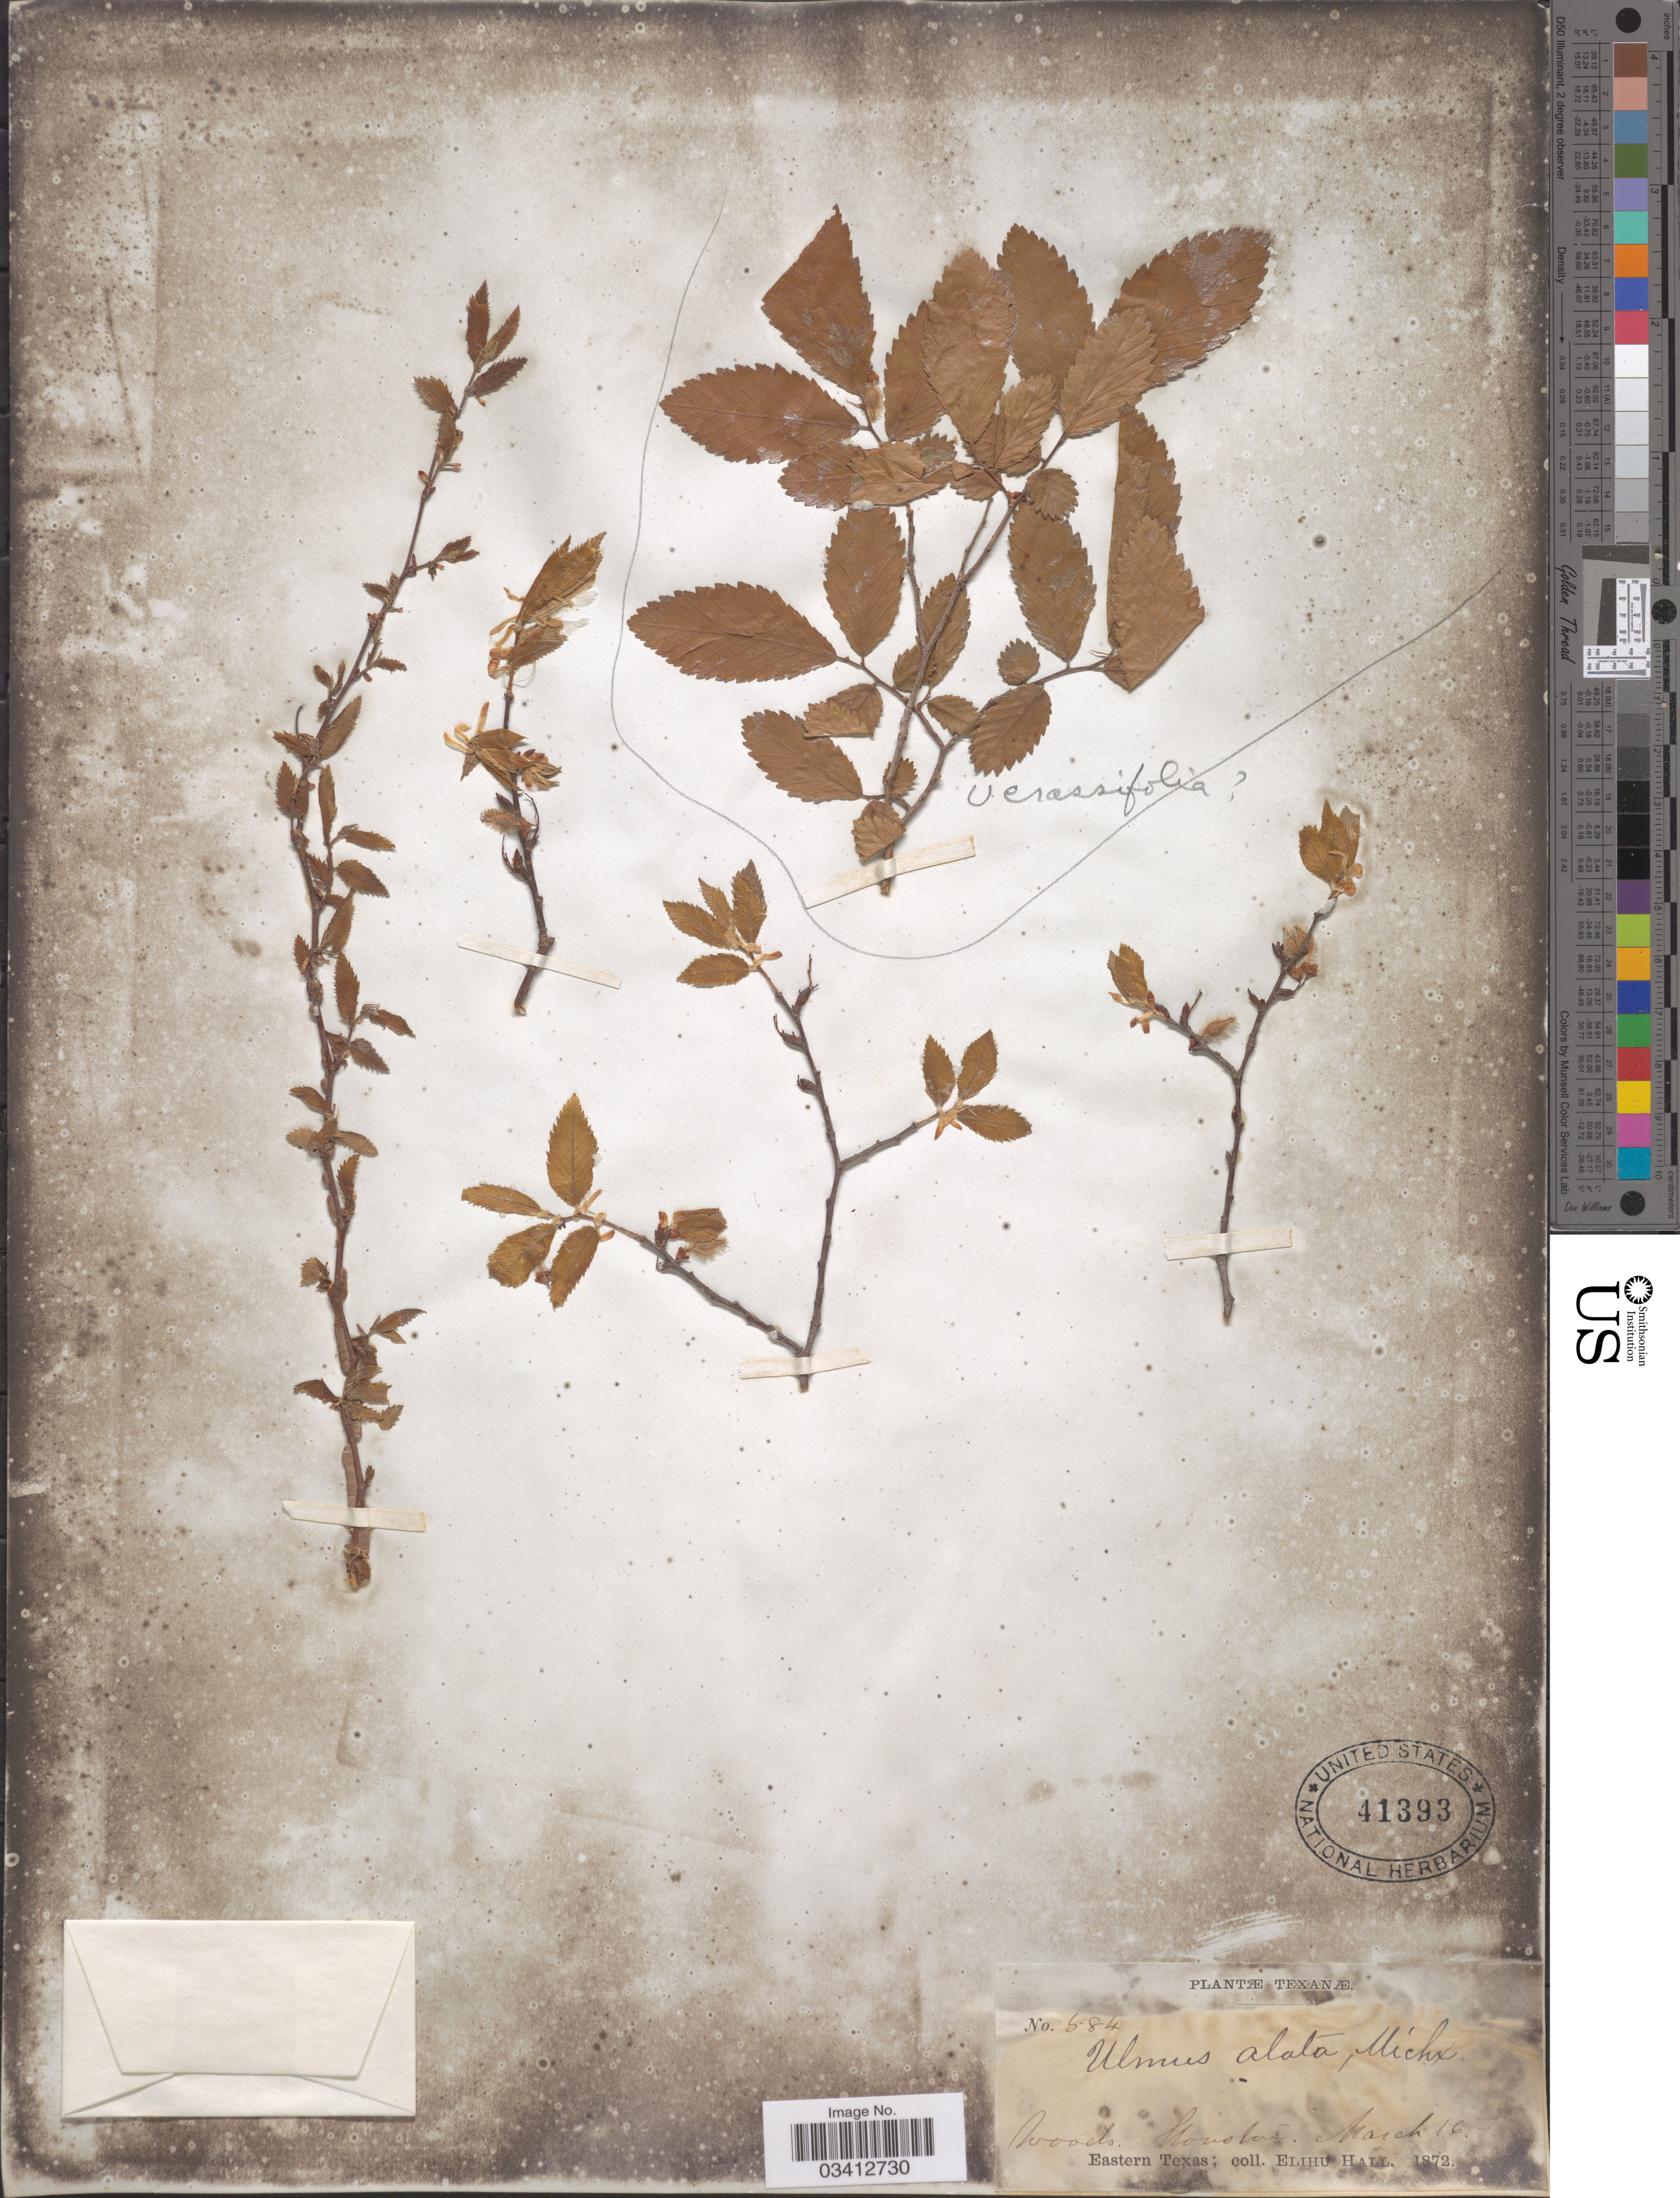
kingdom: Plantae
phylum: Tracheophyta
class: Magnoliopsida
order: Rosales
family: Ulmaceae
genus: Ulmus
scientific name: Ulmus alata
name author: Michx.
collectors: E. Hall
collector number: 584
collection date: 1872-03-16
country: United States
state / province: Texas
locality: Houston. Eastern Texas.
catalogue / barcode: US 41393